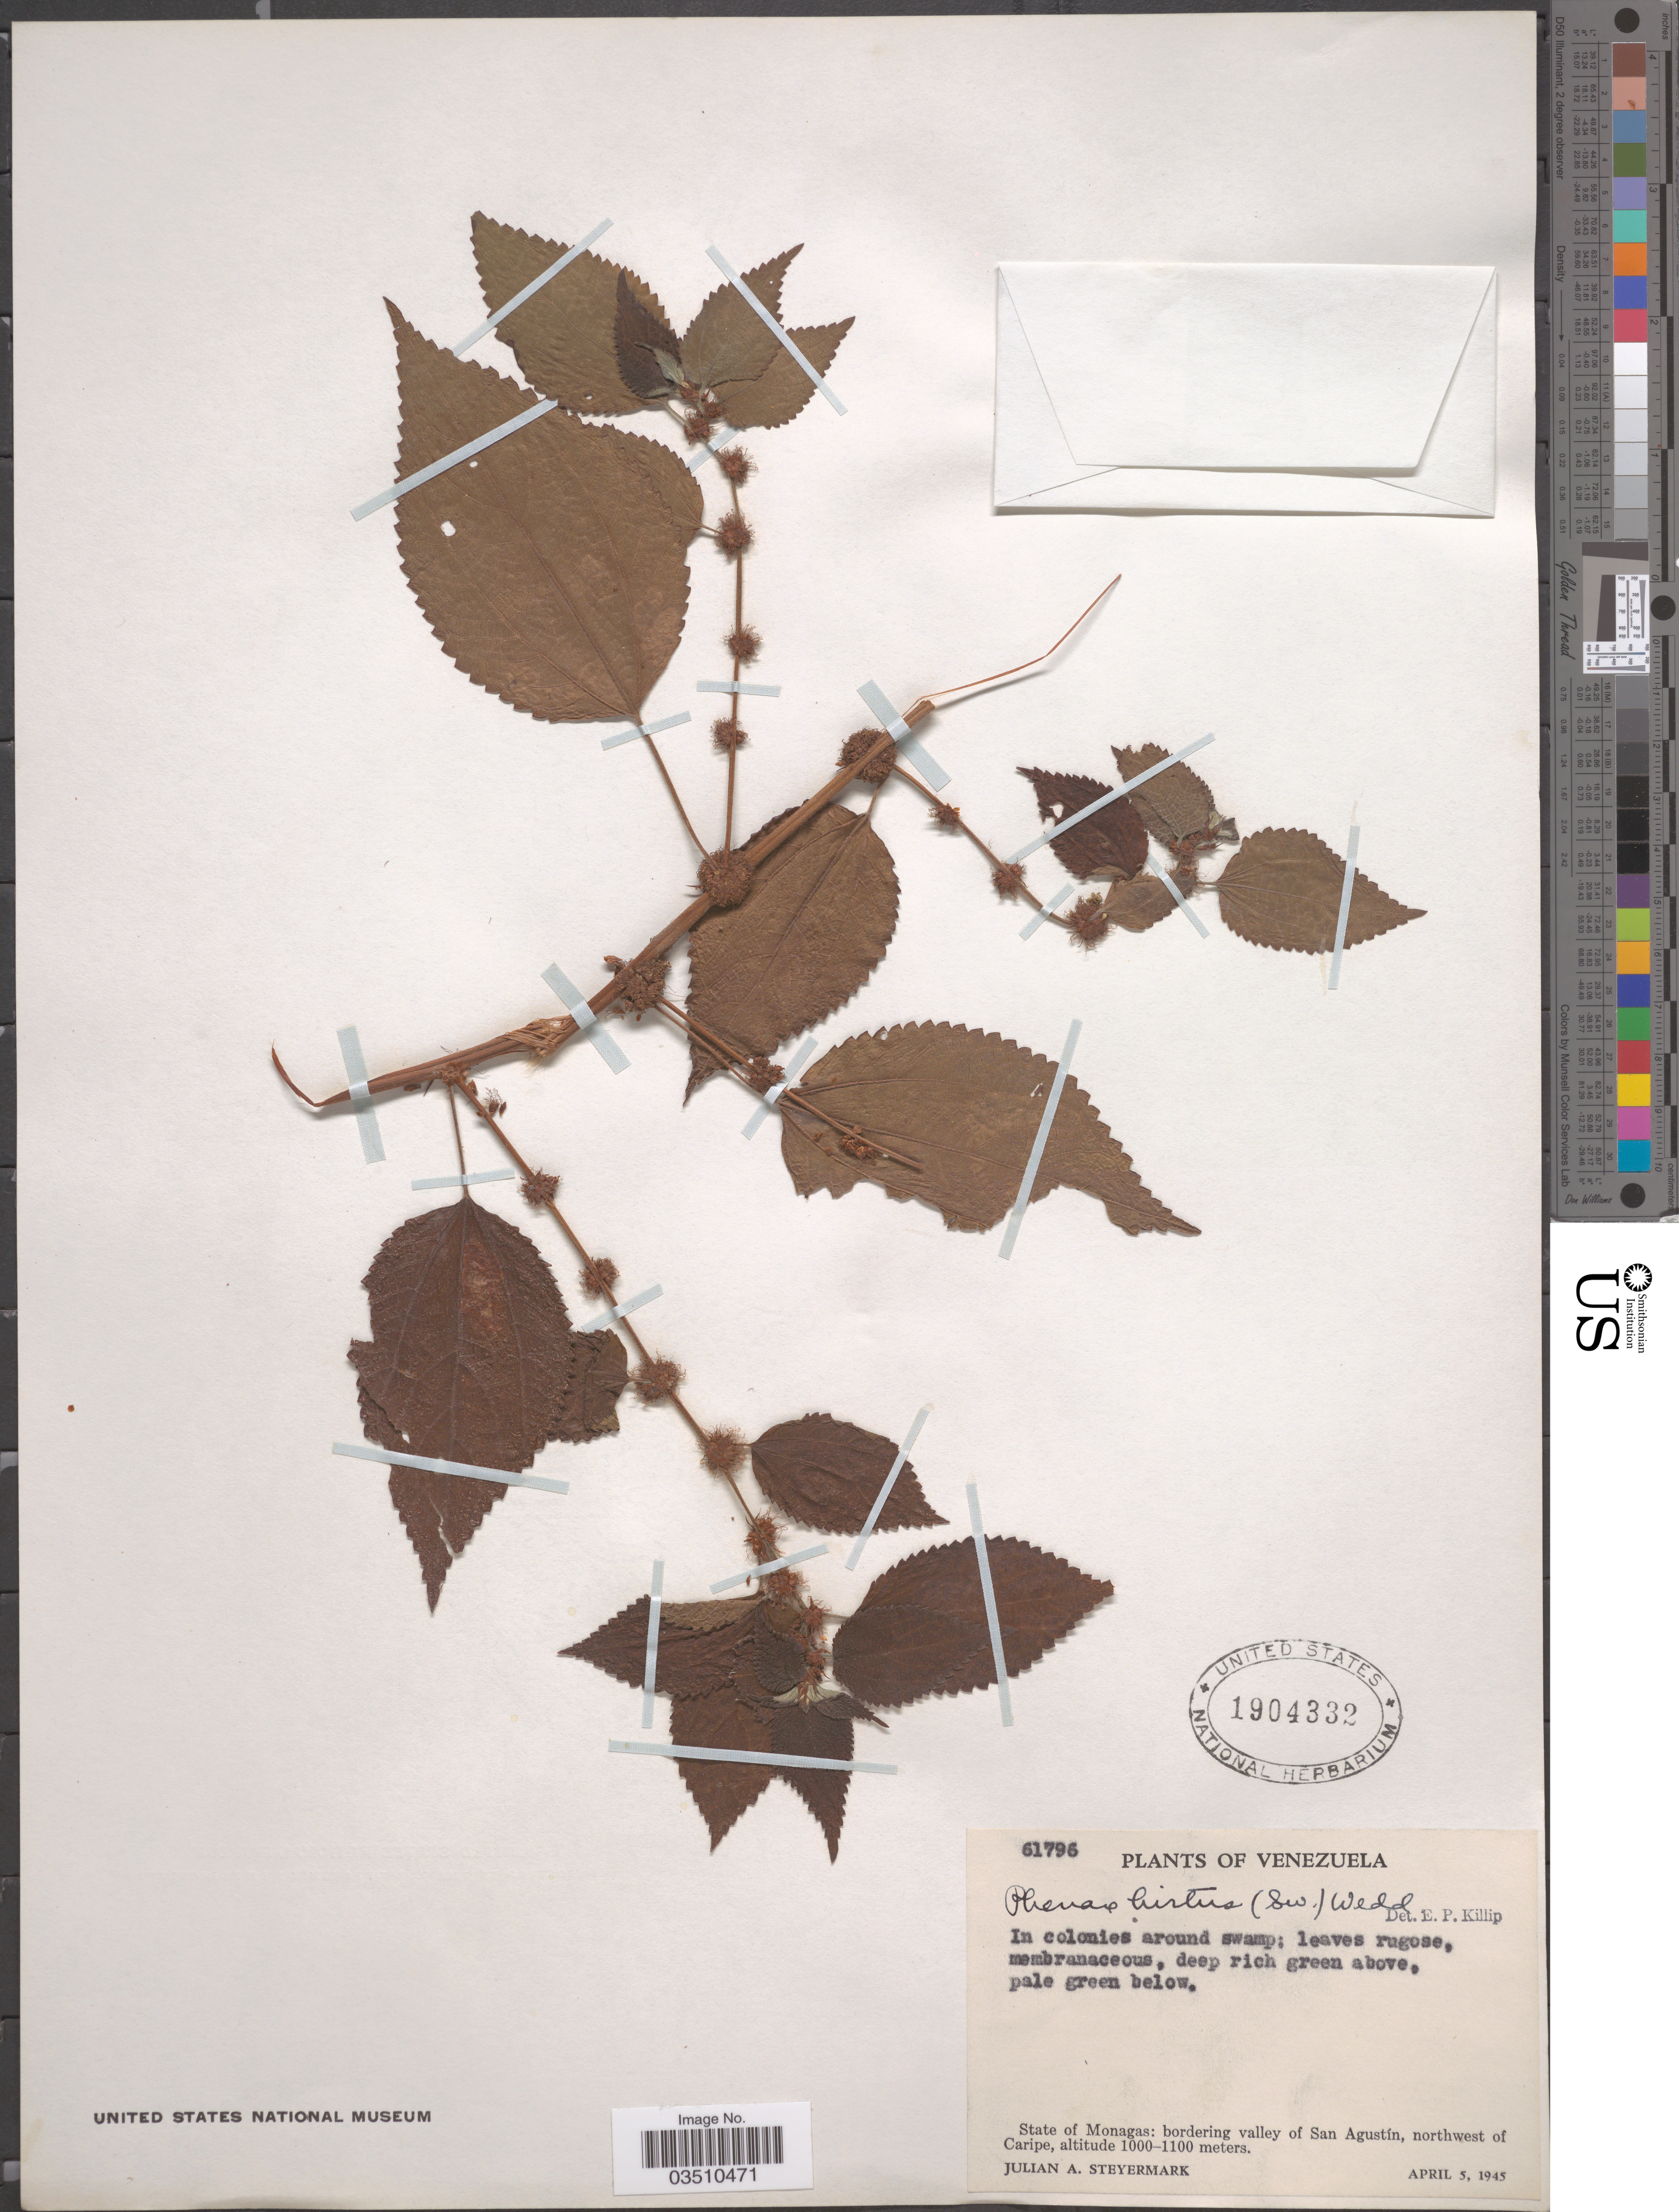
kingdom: Plantae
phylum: Tracheophyta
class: Magnoliopsida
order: Rosales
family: Urticaceae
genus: Phenax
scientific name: Phenax hirtus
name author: (Sw.) Wedd.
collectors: J. Steyermark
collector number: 61796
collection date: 1945-04-05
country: Venezuela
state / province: Monagas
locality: Bordering valley of San Agustín, northwest of Caripe.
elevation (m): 1000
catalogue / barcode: US 1904332